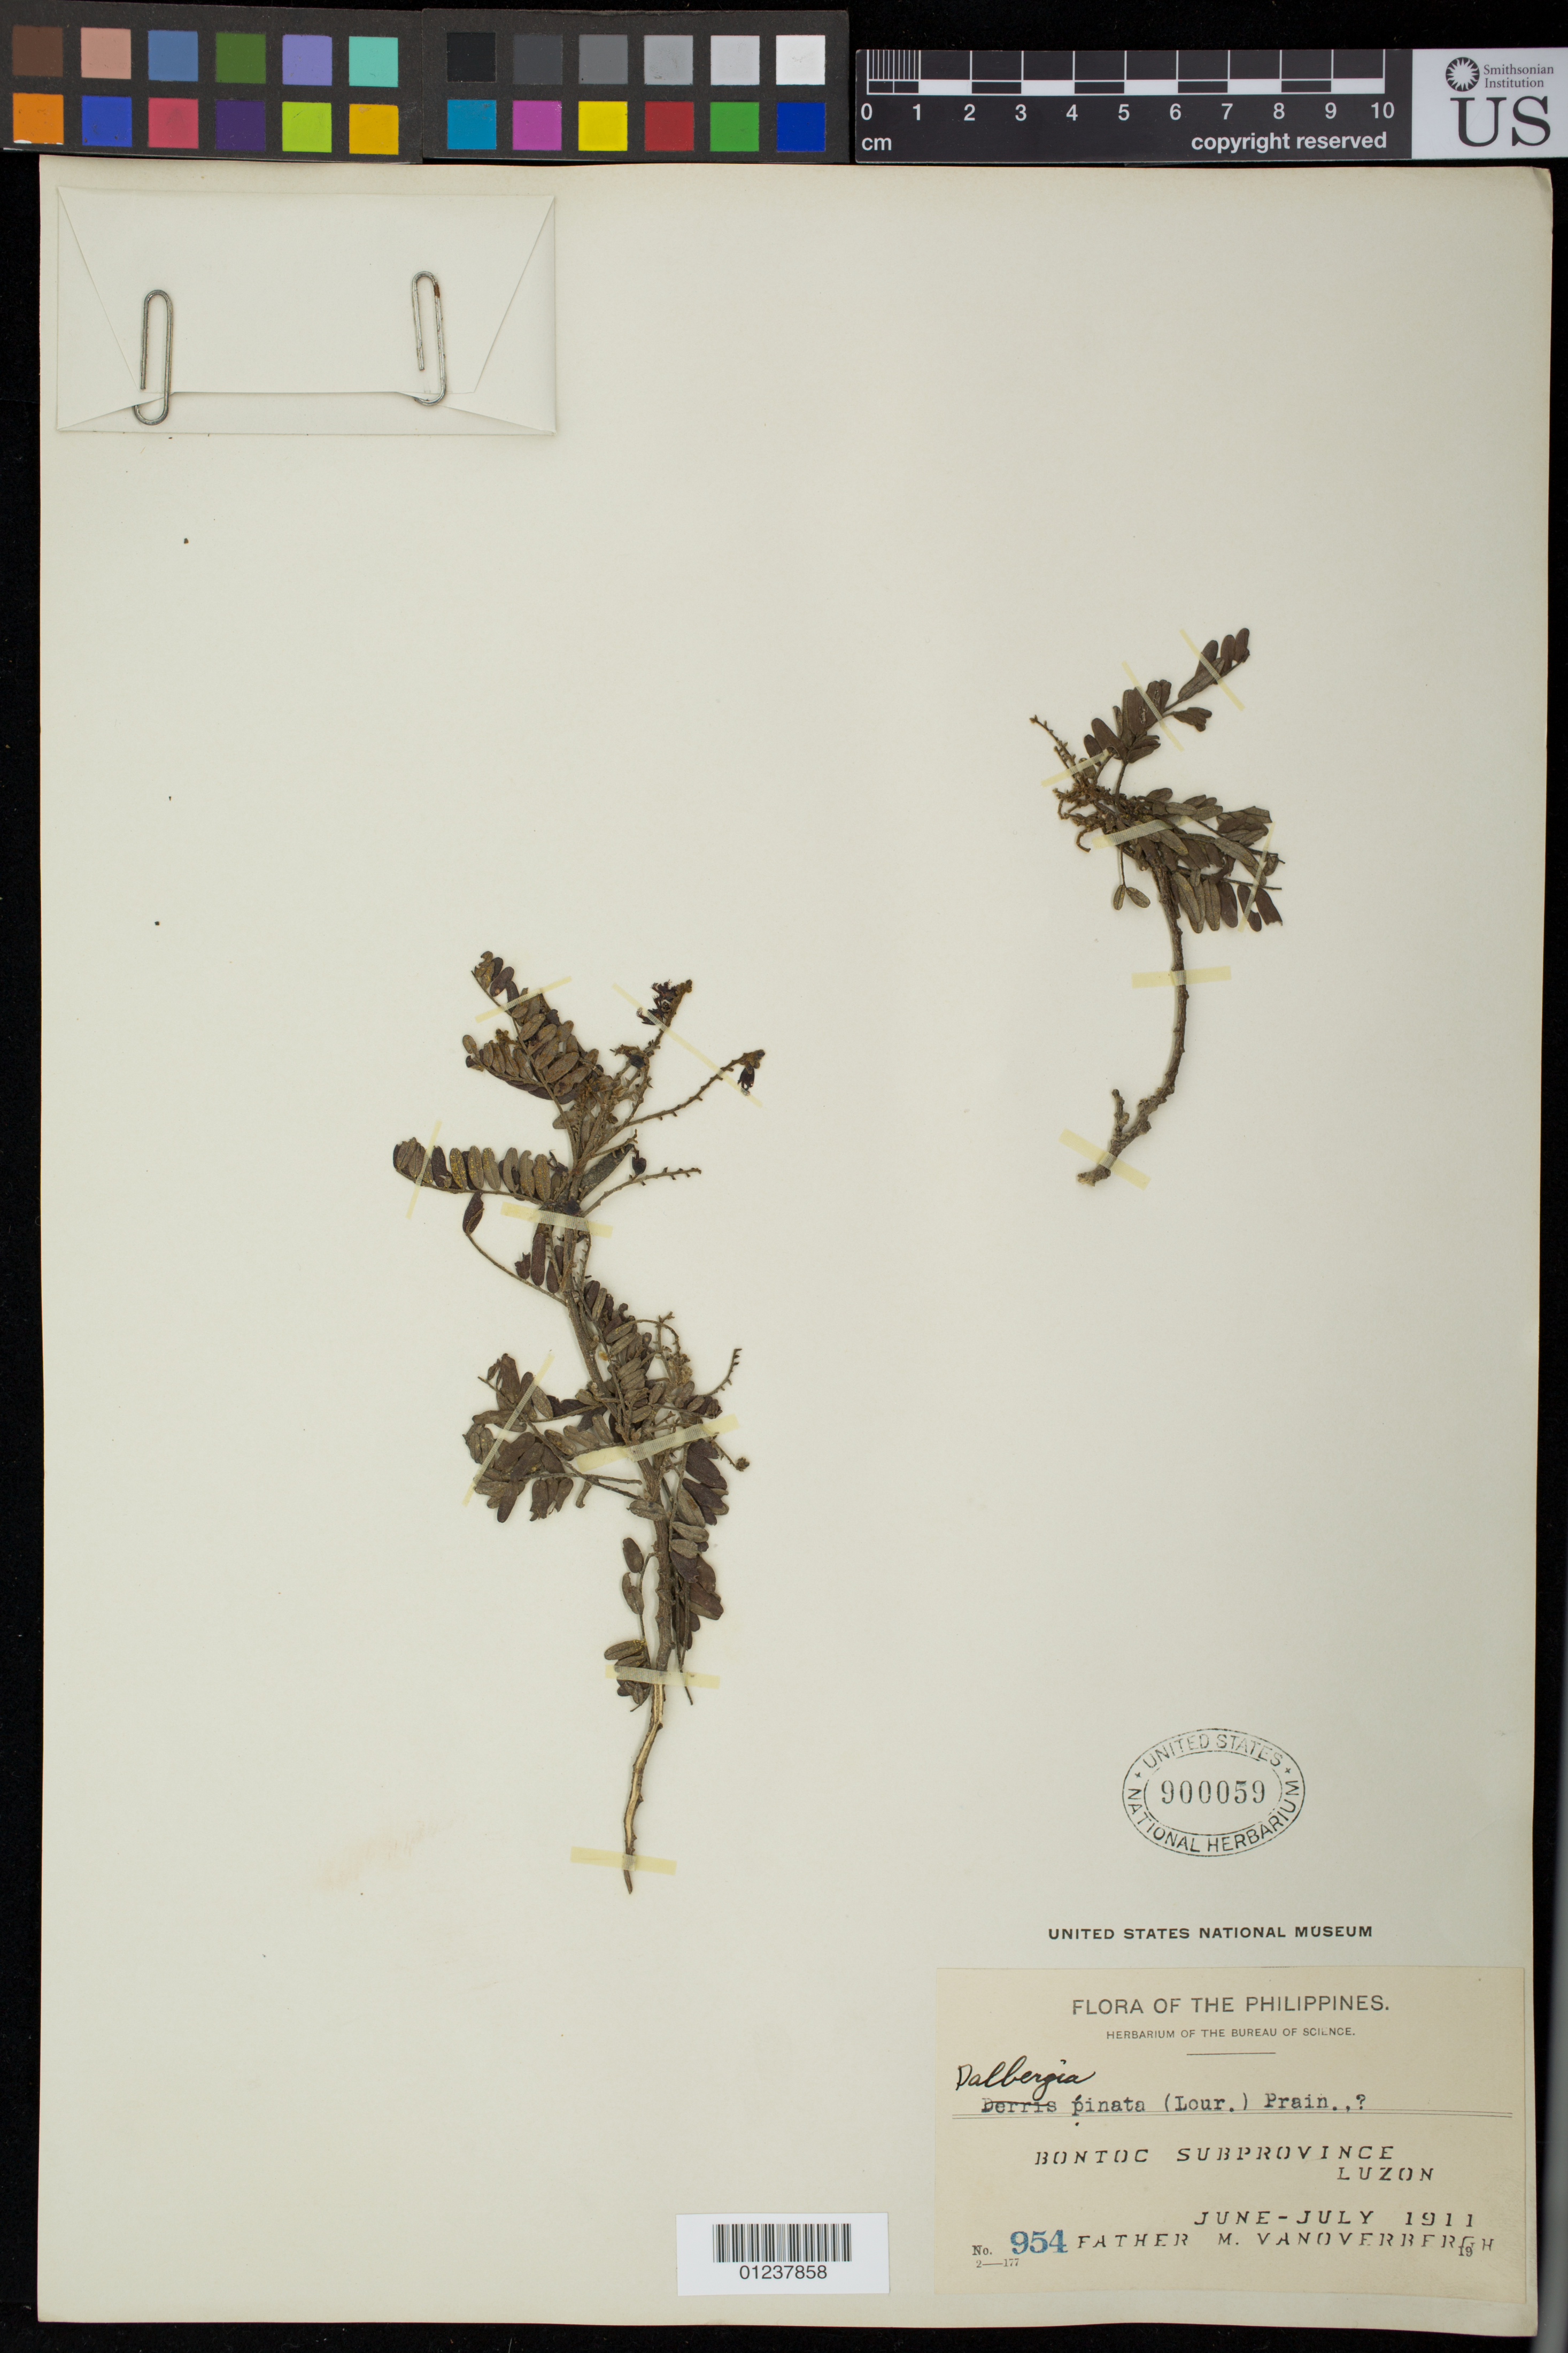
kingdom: Plantae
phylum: Tracheophyta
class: Magnoliopsida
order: Fabales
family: Fabaceae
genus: Dalbergia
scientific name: Dalbergia pinnata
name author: (Lour.) Prain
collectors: M. Vanoverbergh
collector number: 954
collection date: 1911-06/1911-07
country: Philippines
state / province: Cordillera (Administrative Region)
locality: Bontoc Subprovince. Island of Luzon.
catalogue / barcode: US 900059